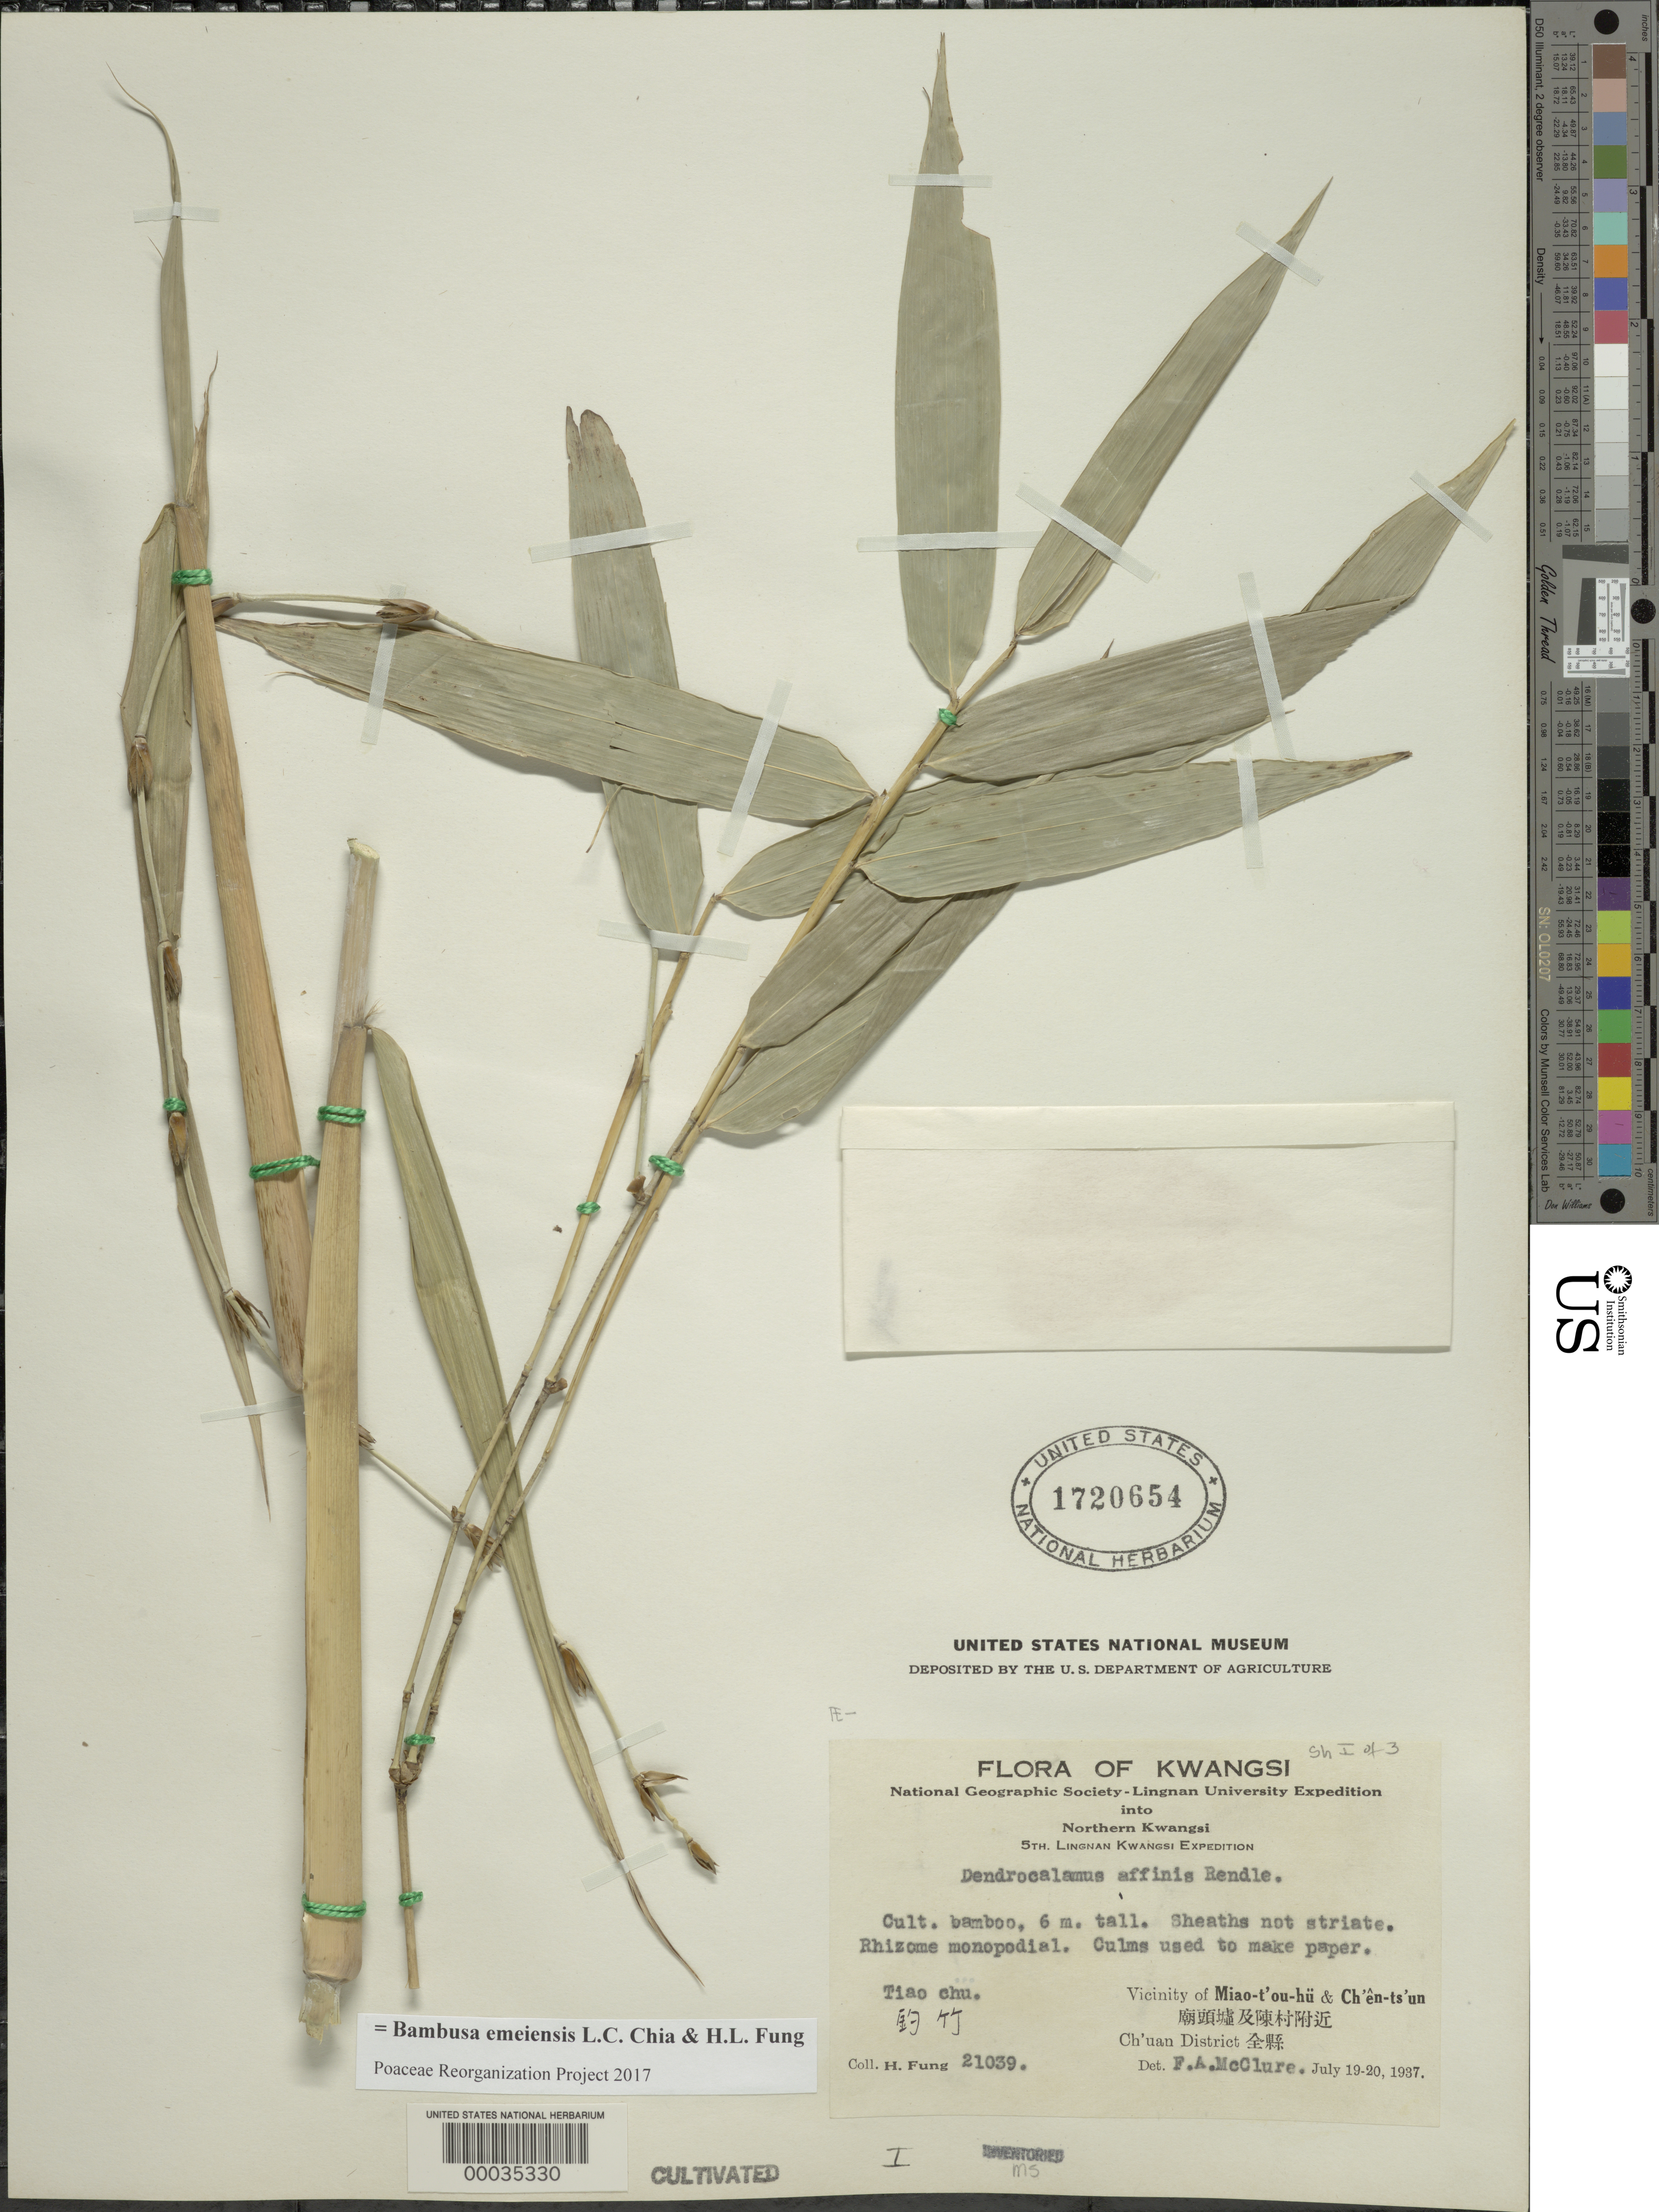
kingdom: Plantae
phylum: Tracheophyta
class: Liliopsida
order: Poales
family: Poaceae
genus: Bambusa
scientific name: Bambusa emeiensis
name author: Chia & H.L. Fung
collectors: H. L. Fung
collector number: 21039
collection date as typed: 19 Jul 1937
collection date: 1937-07-19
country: China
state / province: Guangxi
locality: Flora of kwangsi, miao-t'ou-hu, chen-ts'un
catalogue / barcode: US 1720654